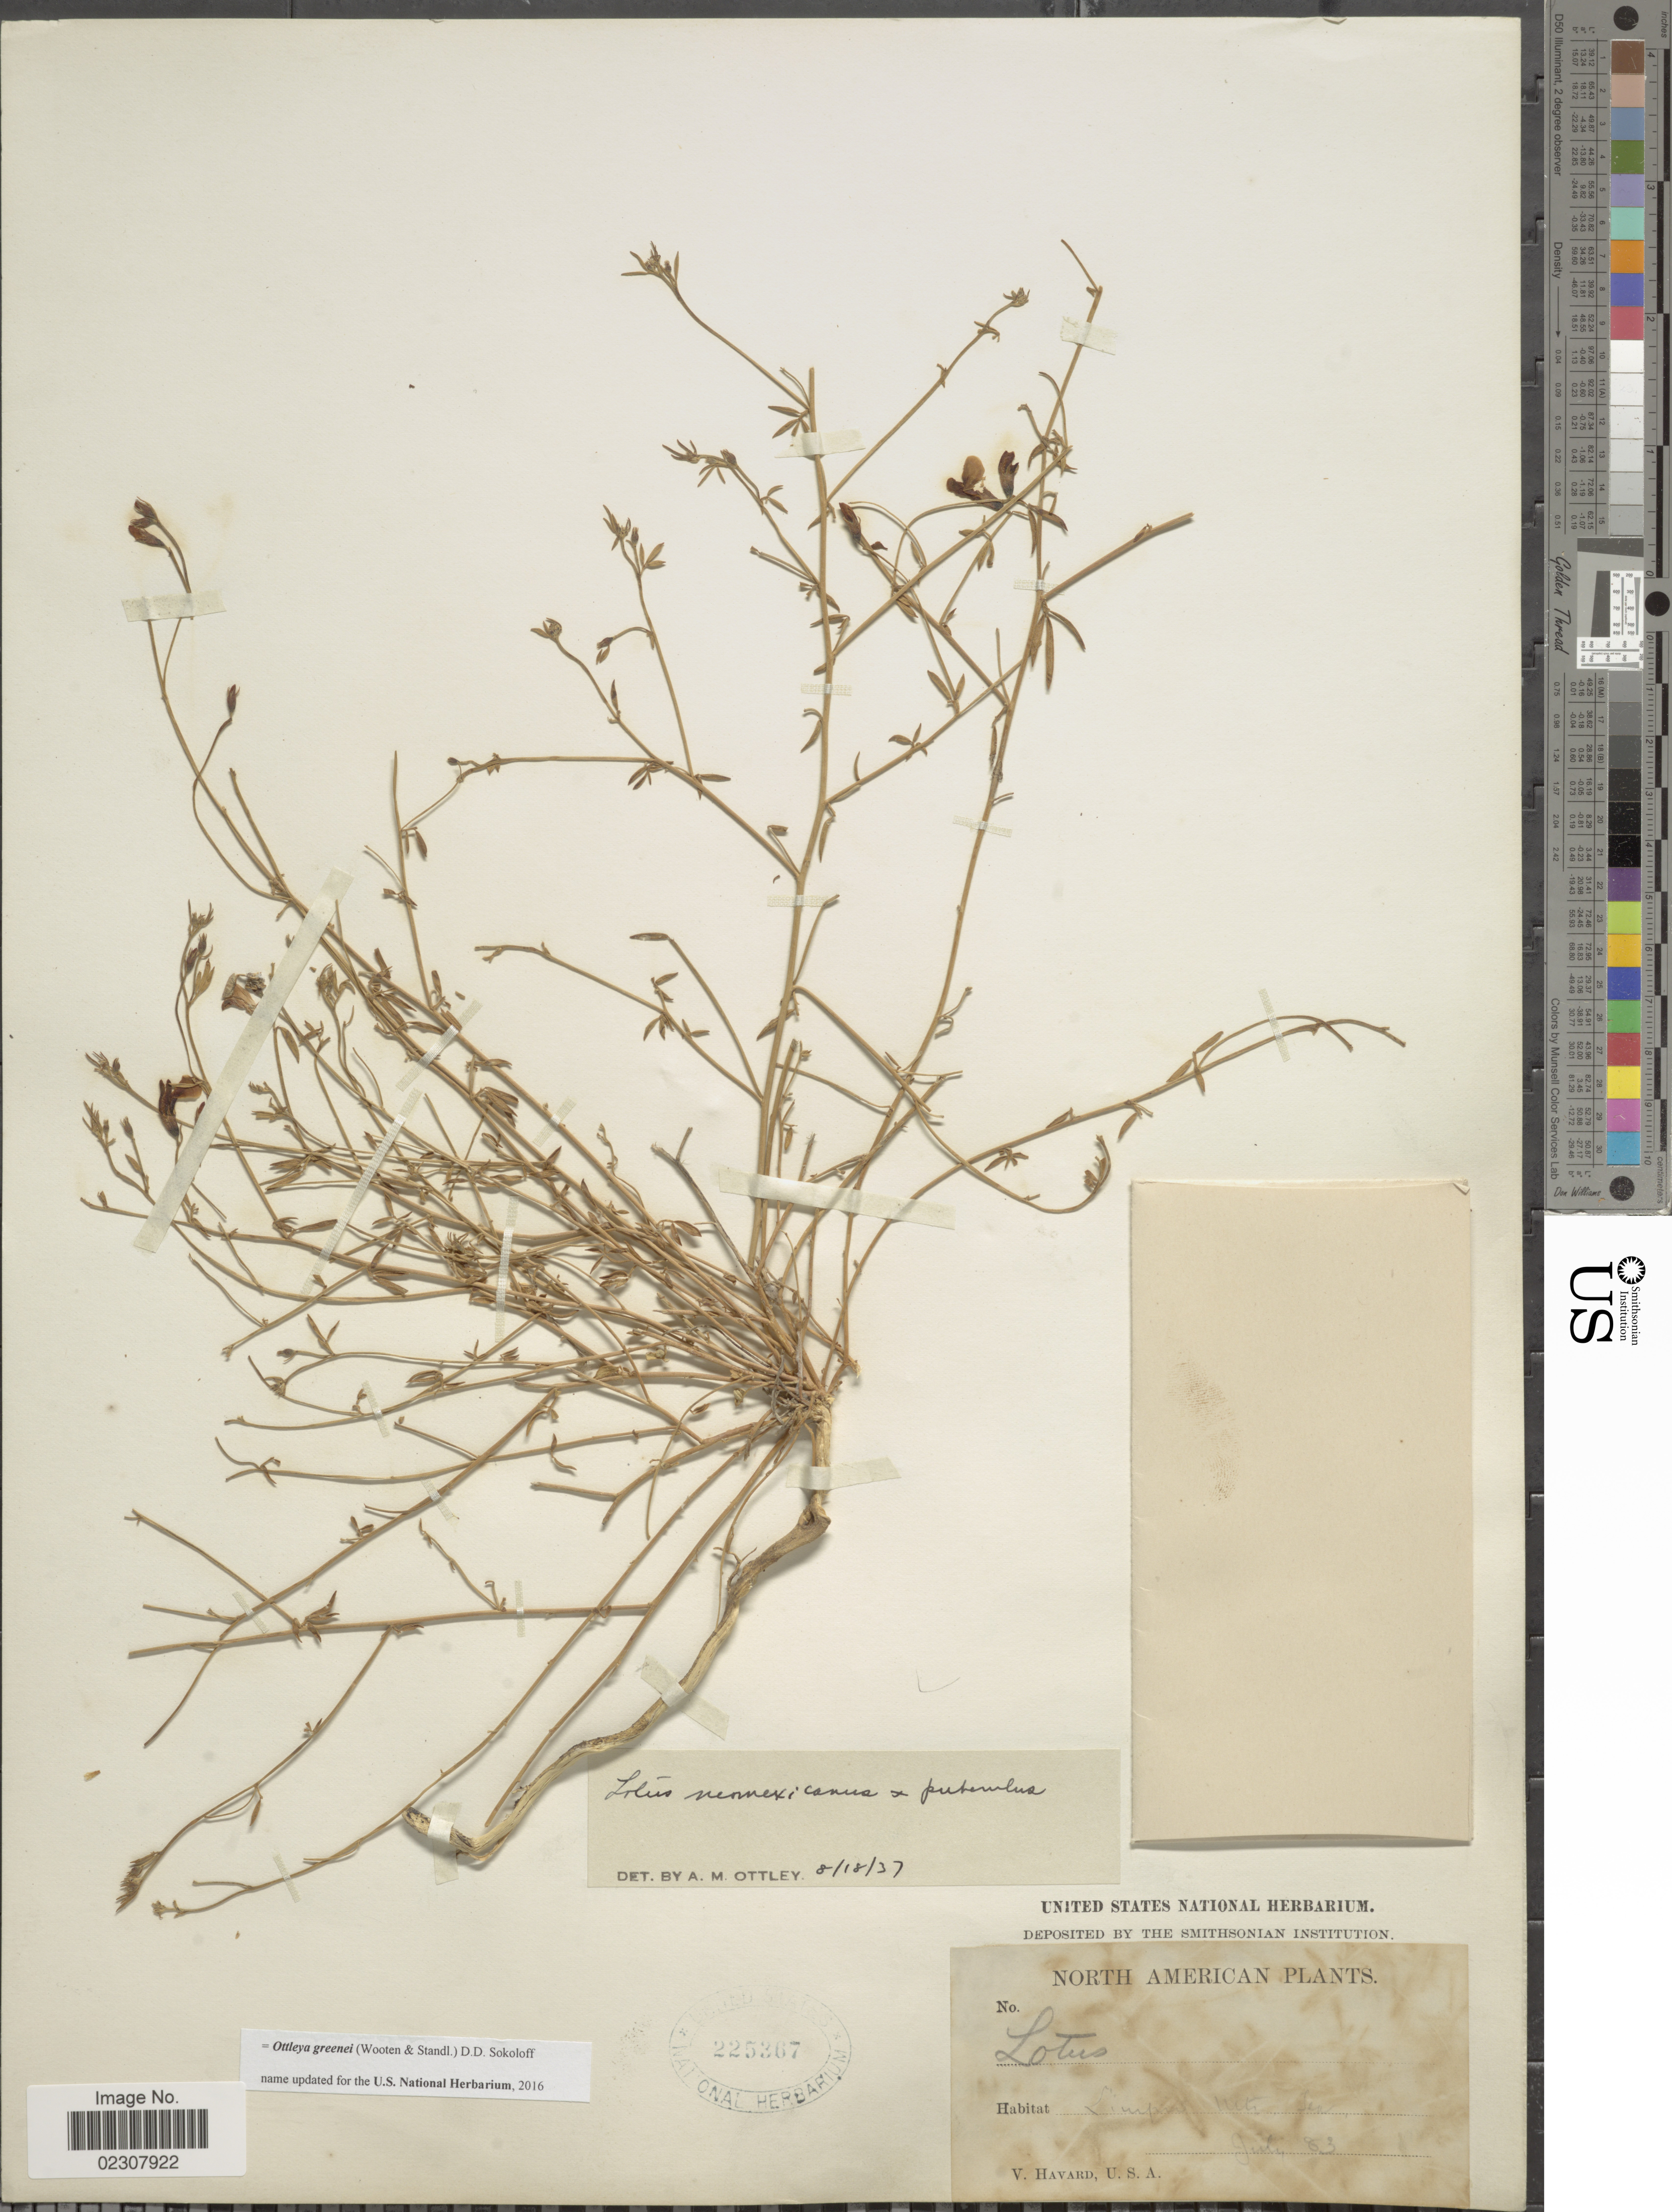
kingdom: Plantae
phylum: Tracheophyta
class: Magnoliopsida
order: Fabales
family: Fabaceae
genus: Ottleya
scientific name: Ottleya greenei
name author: (Wooten & Standl.) D.D. Sokoloff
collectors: V. Havard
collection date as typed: Transcribed d/m/y: /7/83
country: United States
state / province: Texas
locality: Limpin Mts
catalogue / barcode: US 225367